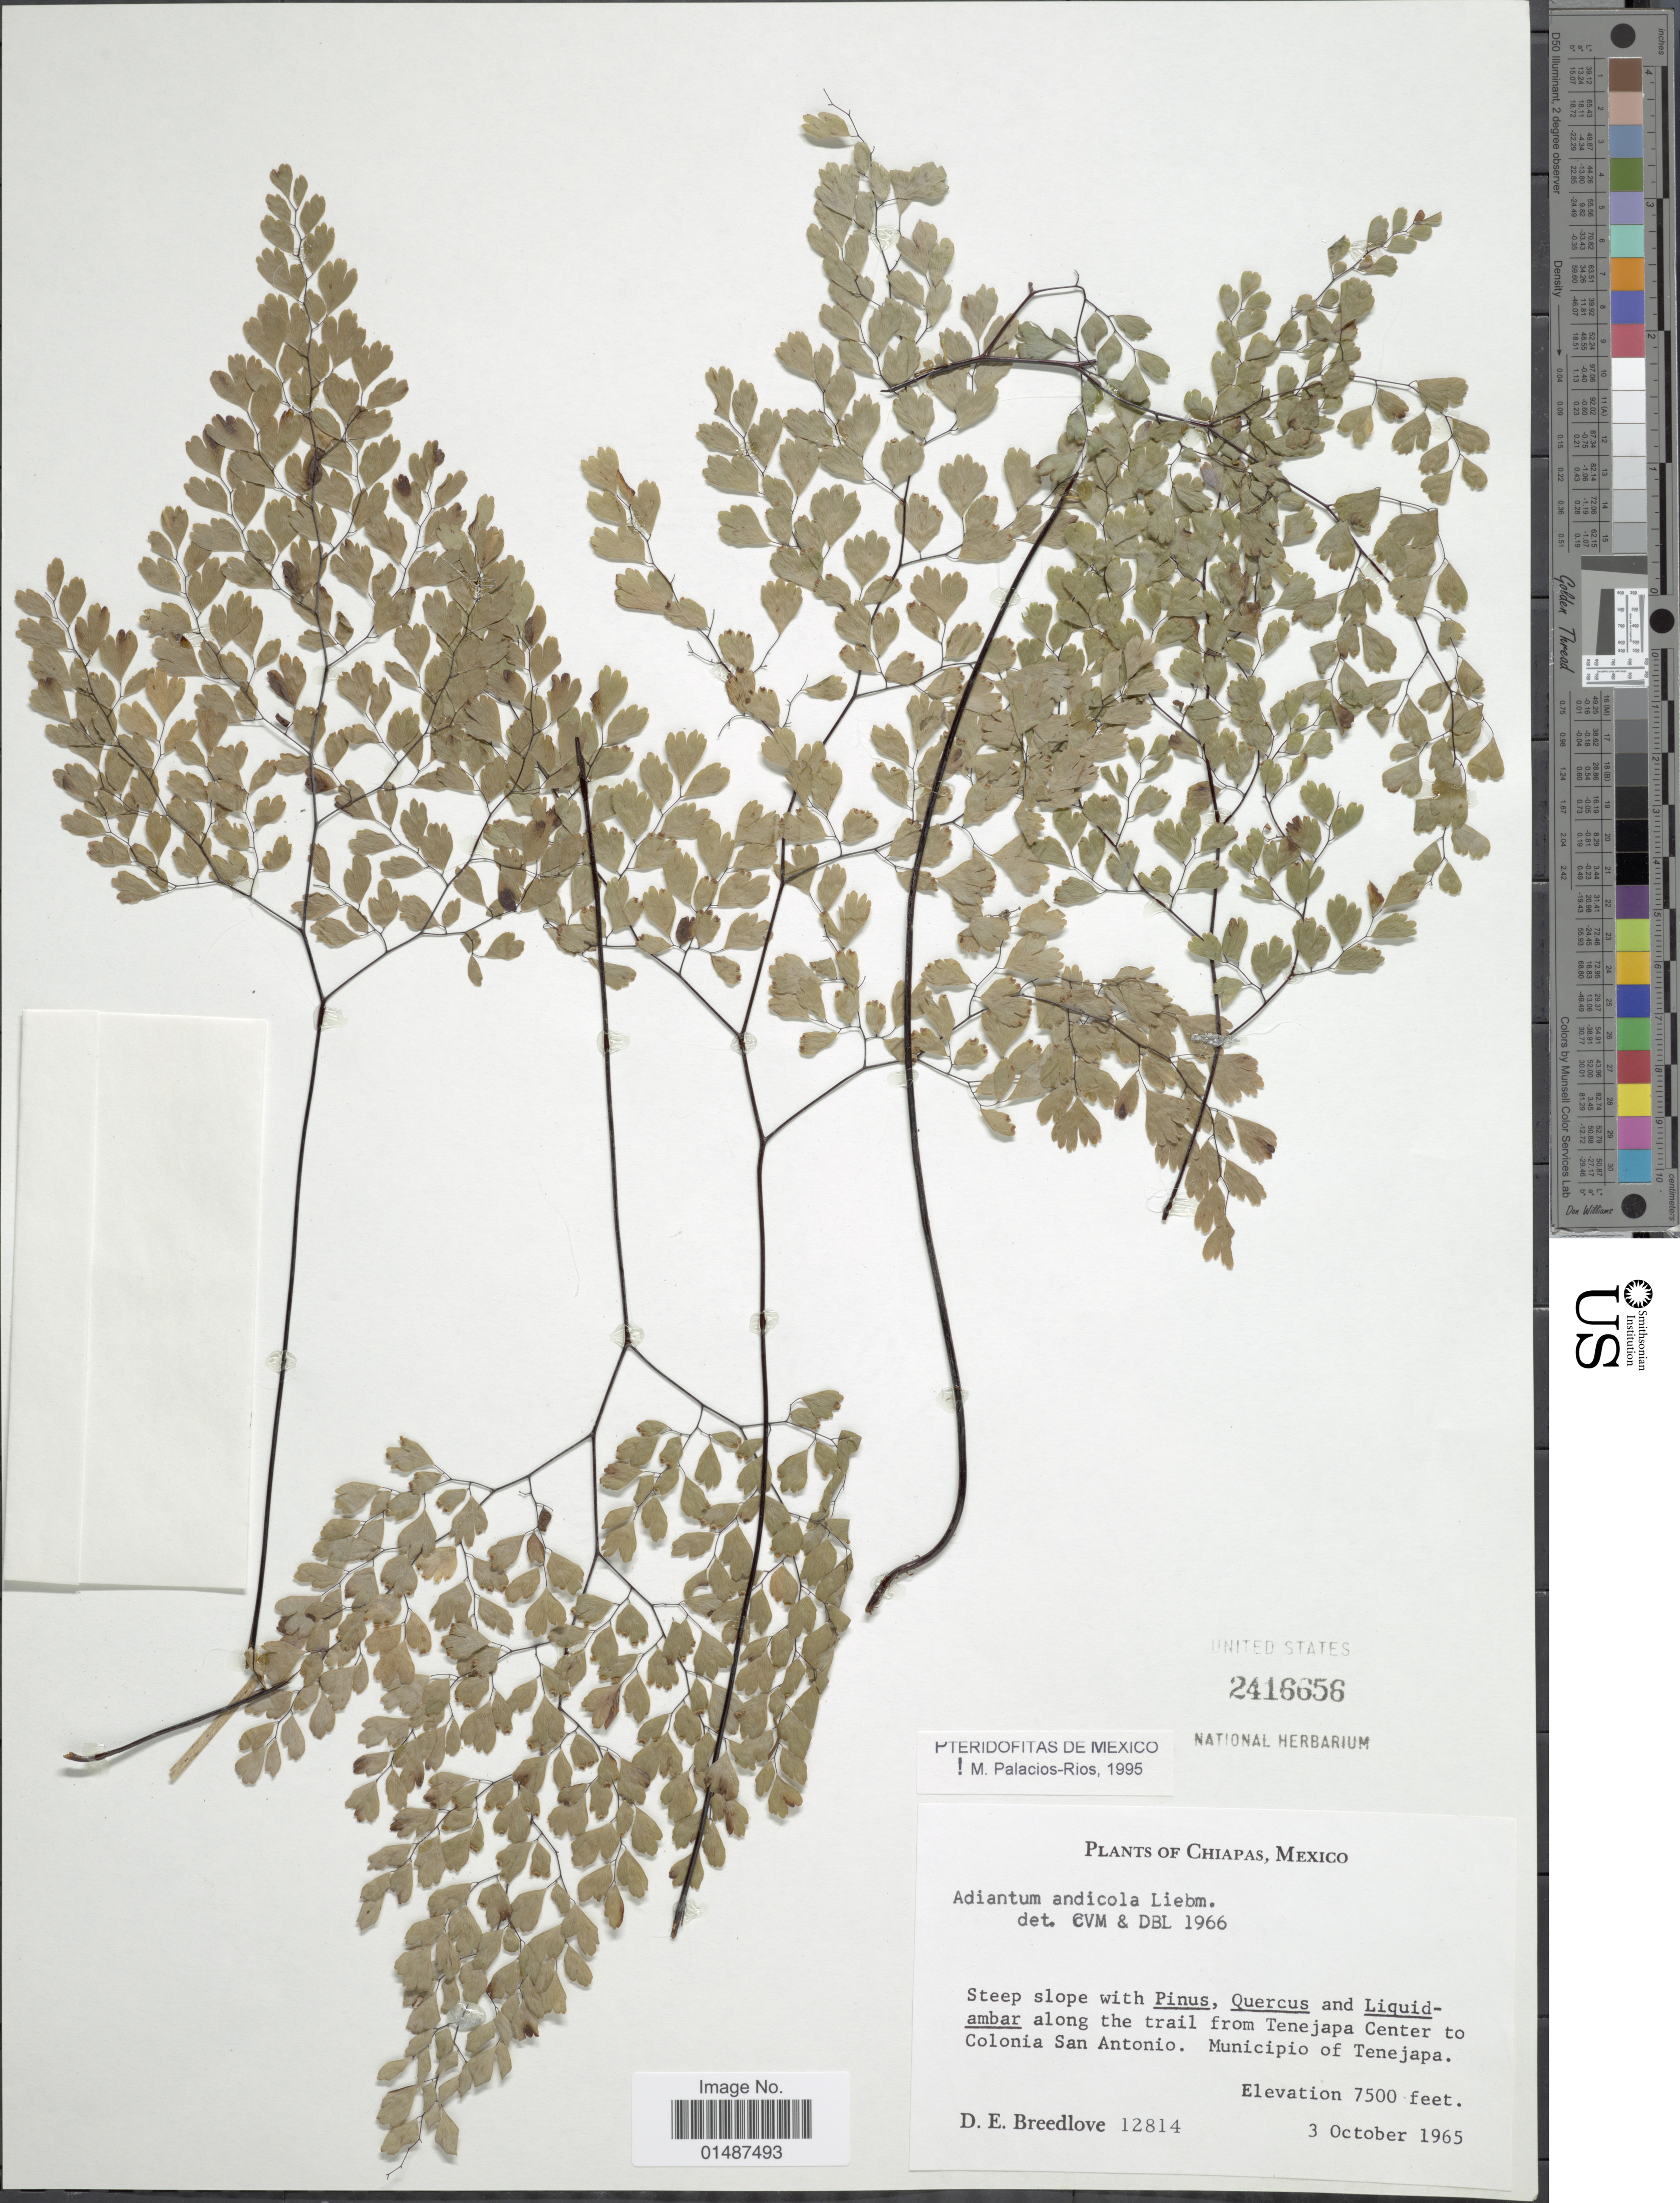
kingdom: Plantae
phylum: Tracheophyta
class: Polypodiopsida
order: Polypodiales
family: Pteridaceae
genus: Adiantum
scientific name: Adiantum andicola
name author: Liebm.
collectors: D. E. Breedlove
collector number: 12814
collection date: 1965-10-03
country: Mexico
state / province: Chiapas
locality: Along the trail from Tenejapa Center to Colonia San Antonio, Municipio of Tenejapa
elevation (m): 2286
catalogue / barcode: US 2416656